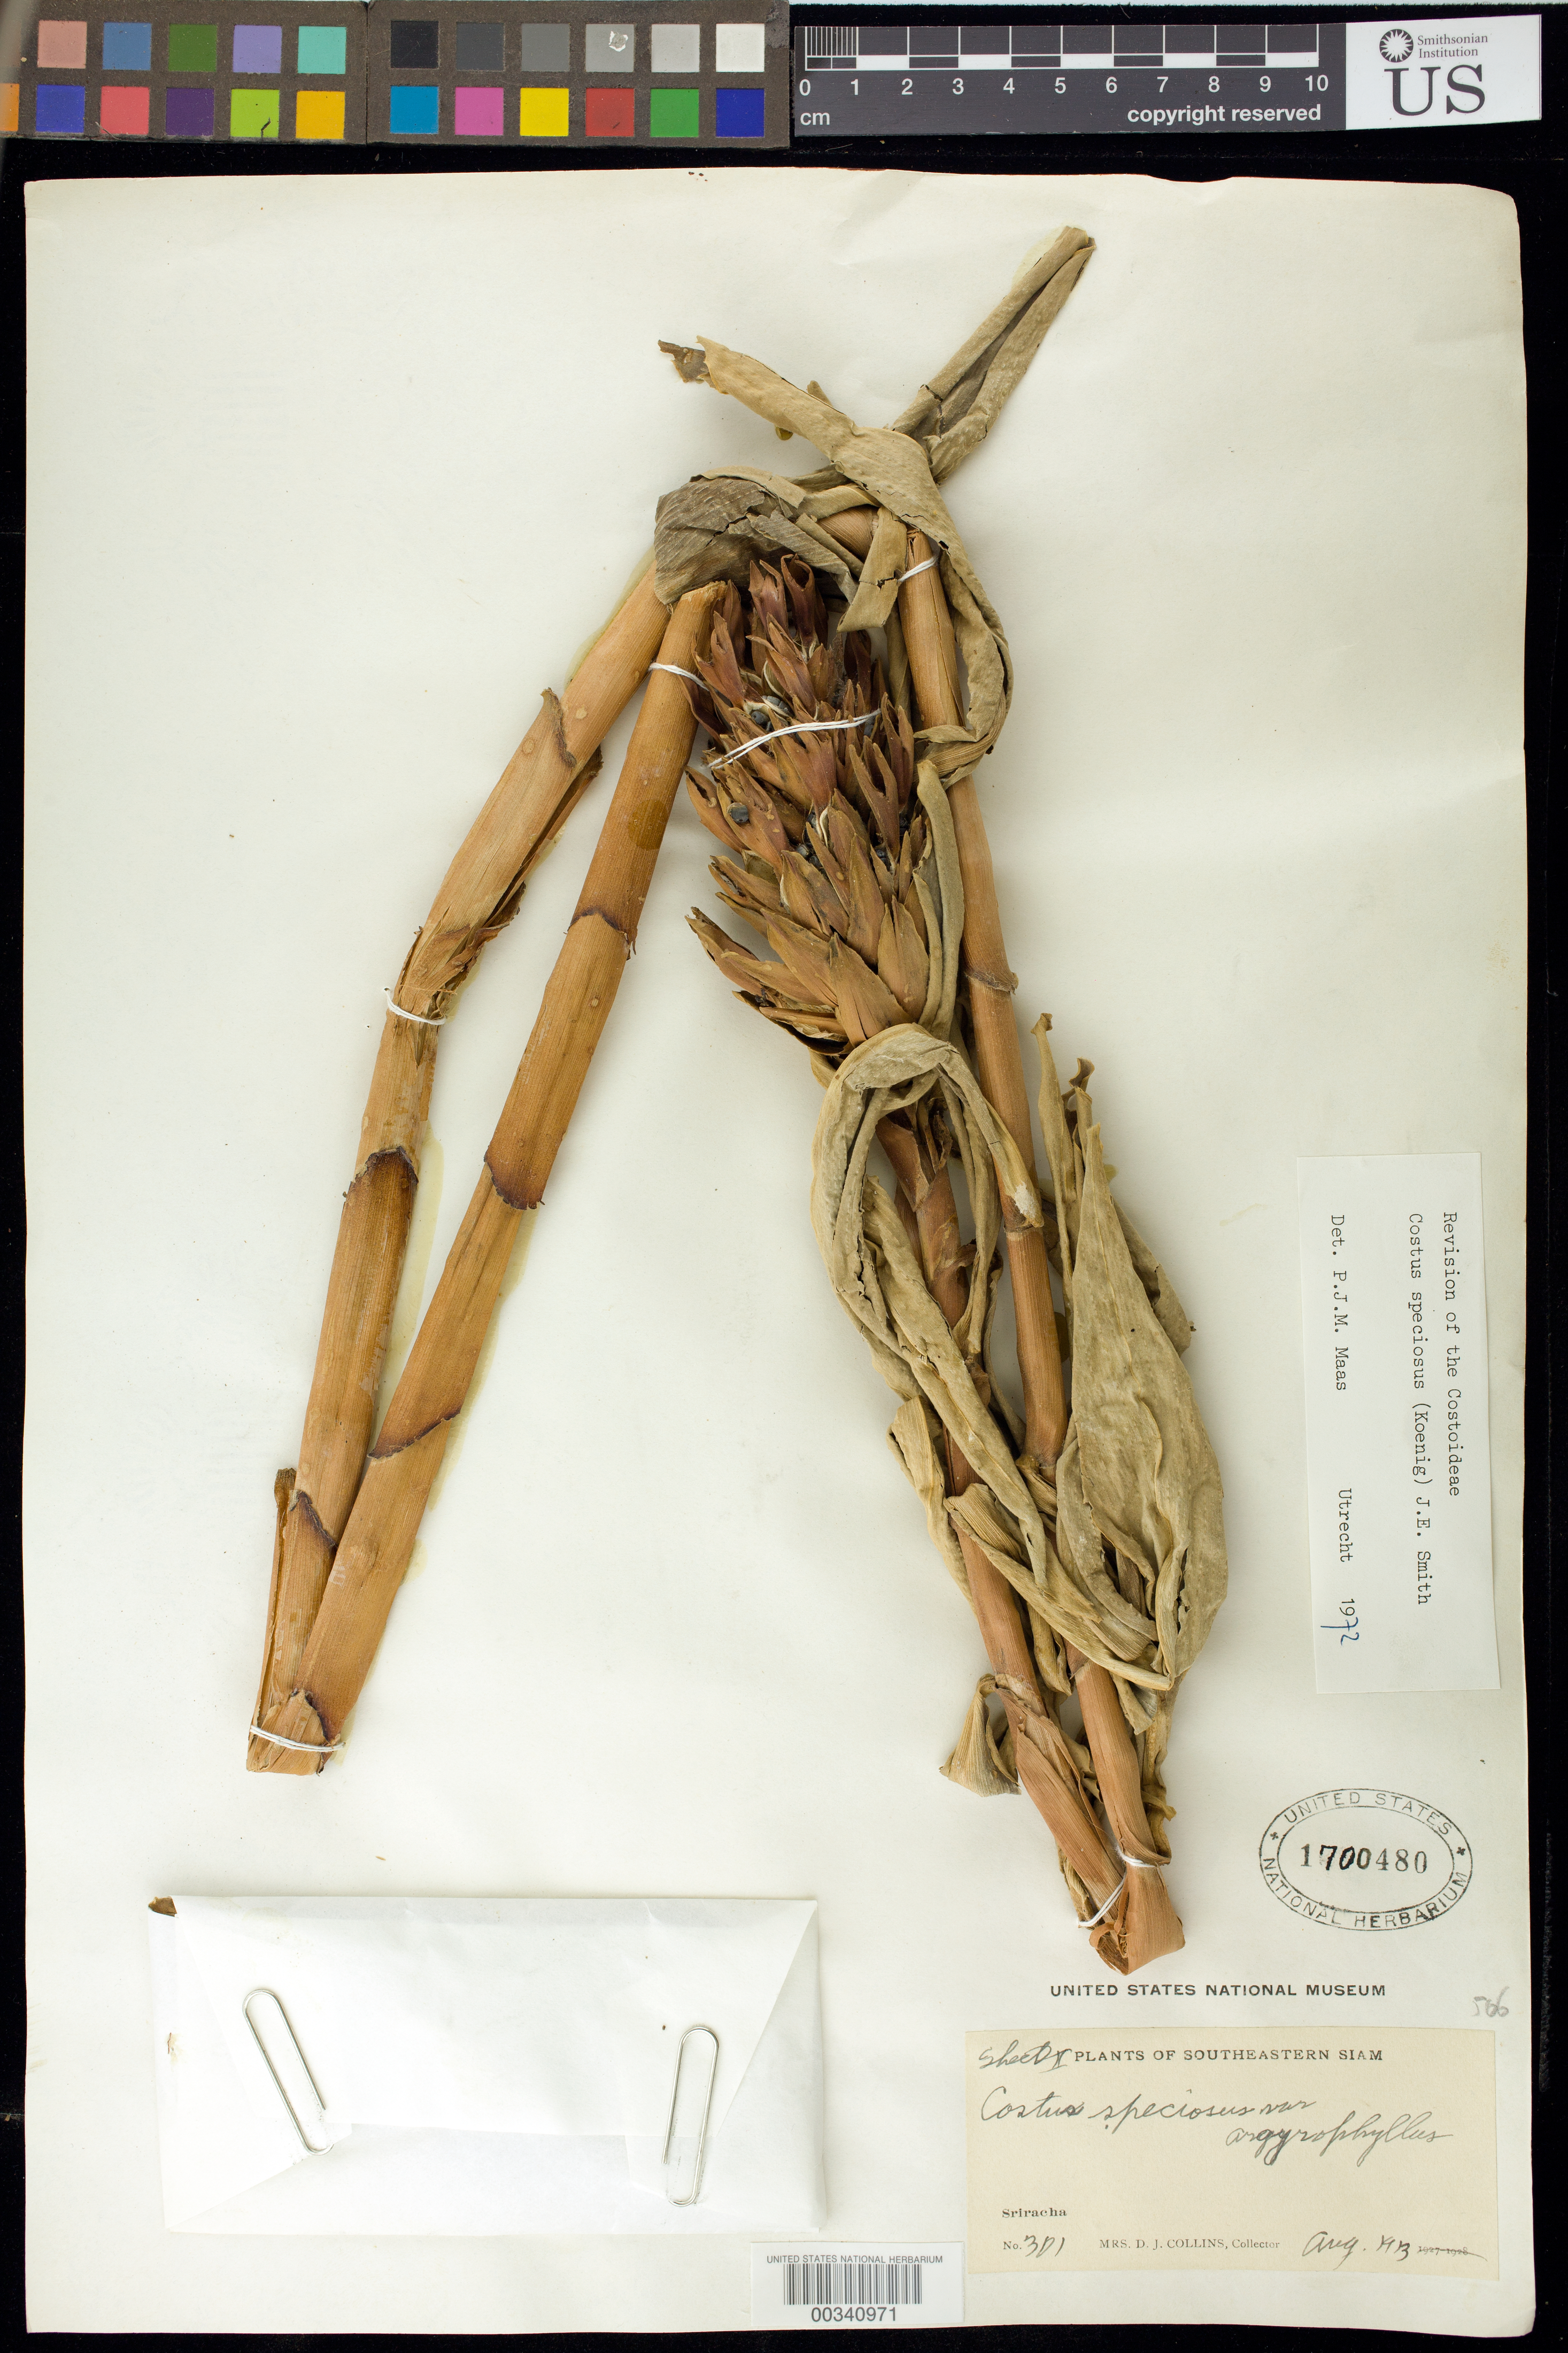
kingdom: Plantae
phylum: Tracheophyta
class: Liliopsida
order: Zingiberales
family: Costaceae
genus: Hellenia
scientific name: Hellenia speciosa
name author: (J. Koenig) S.R. Dutta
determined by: (US) Smithsonian Institution - National Museum of Natural History - Department of Botany (UNITED STATES)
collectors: Mrs. D. J. Collins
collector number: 301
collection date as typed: Aug 1913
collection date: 1913-08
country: Thailand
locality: Plants of southeastern siam, sriracha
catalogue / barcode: US 1700480